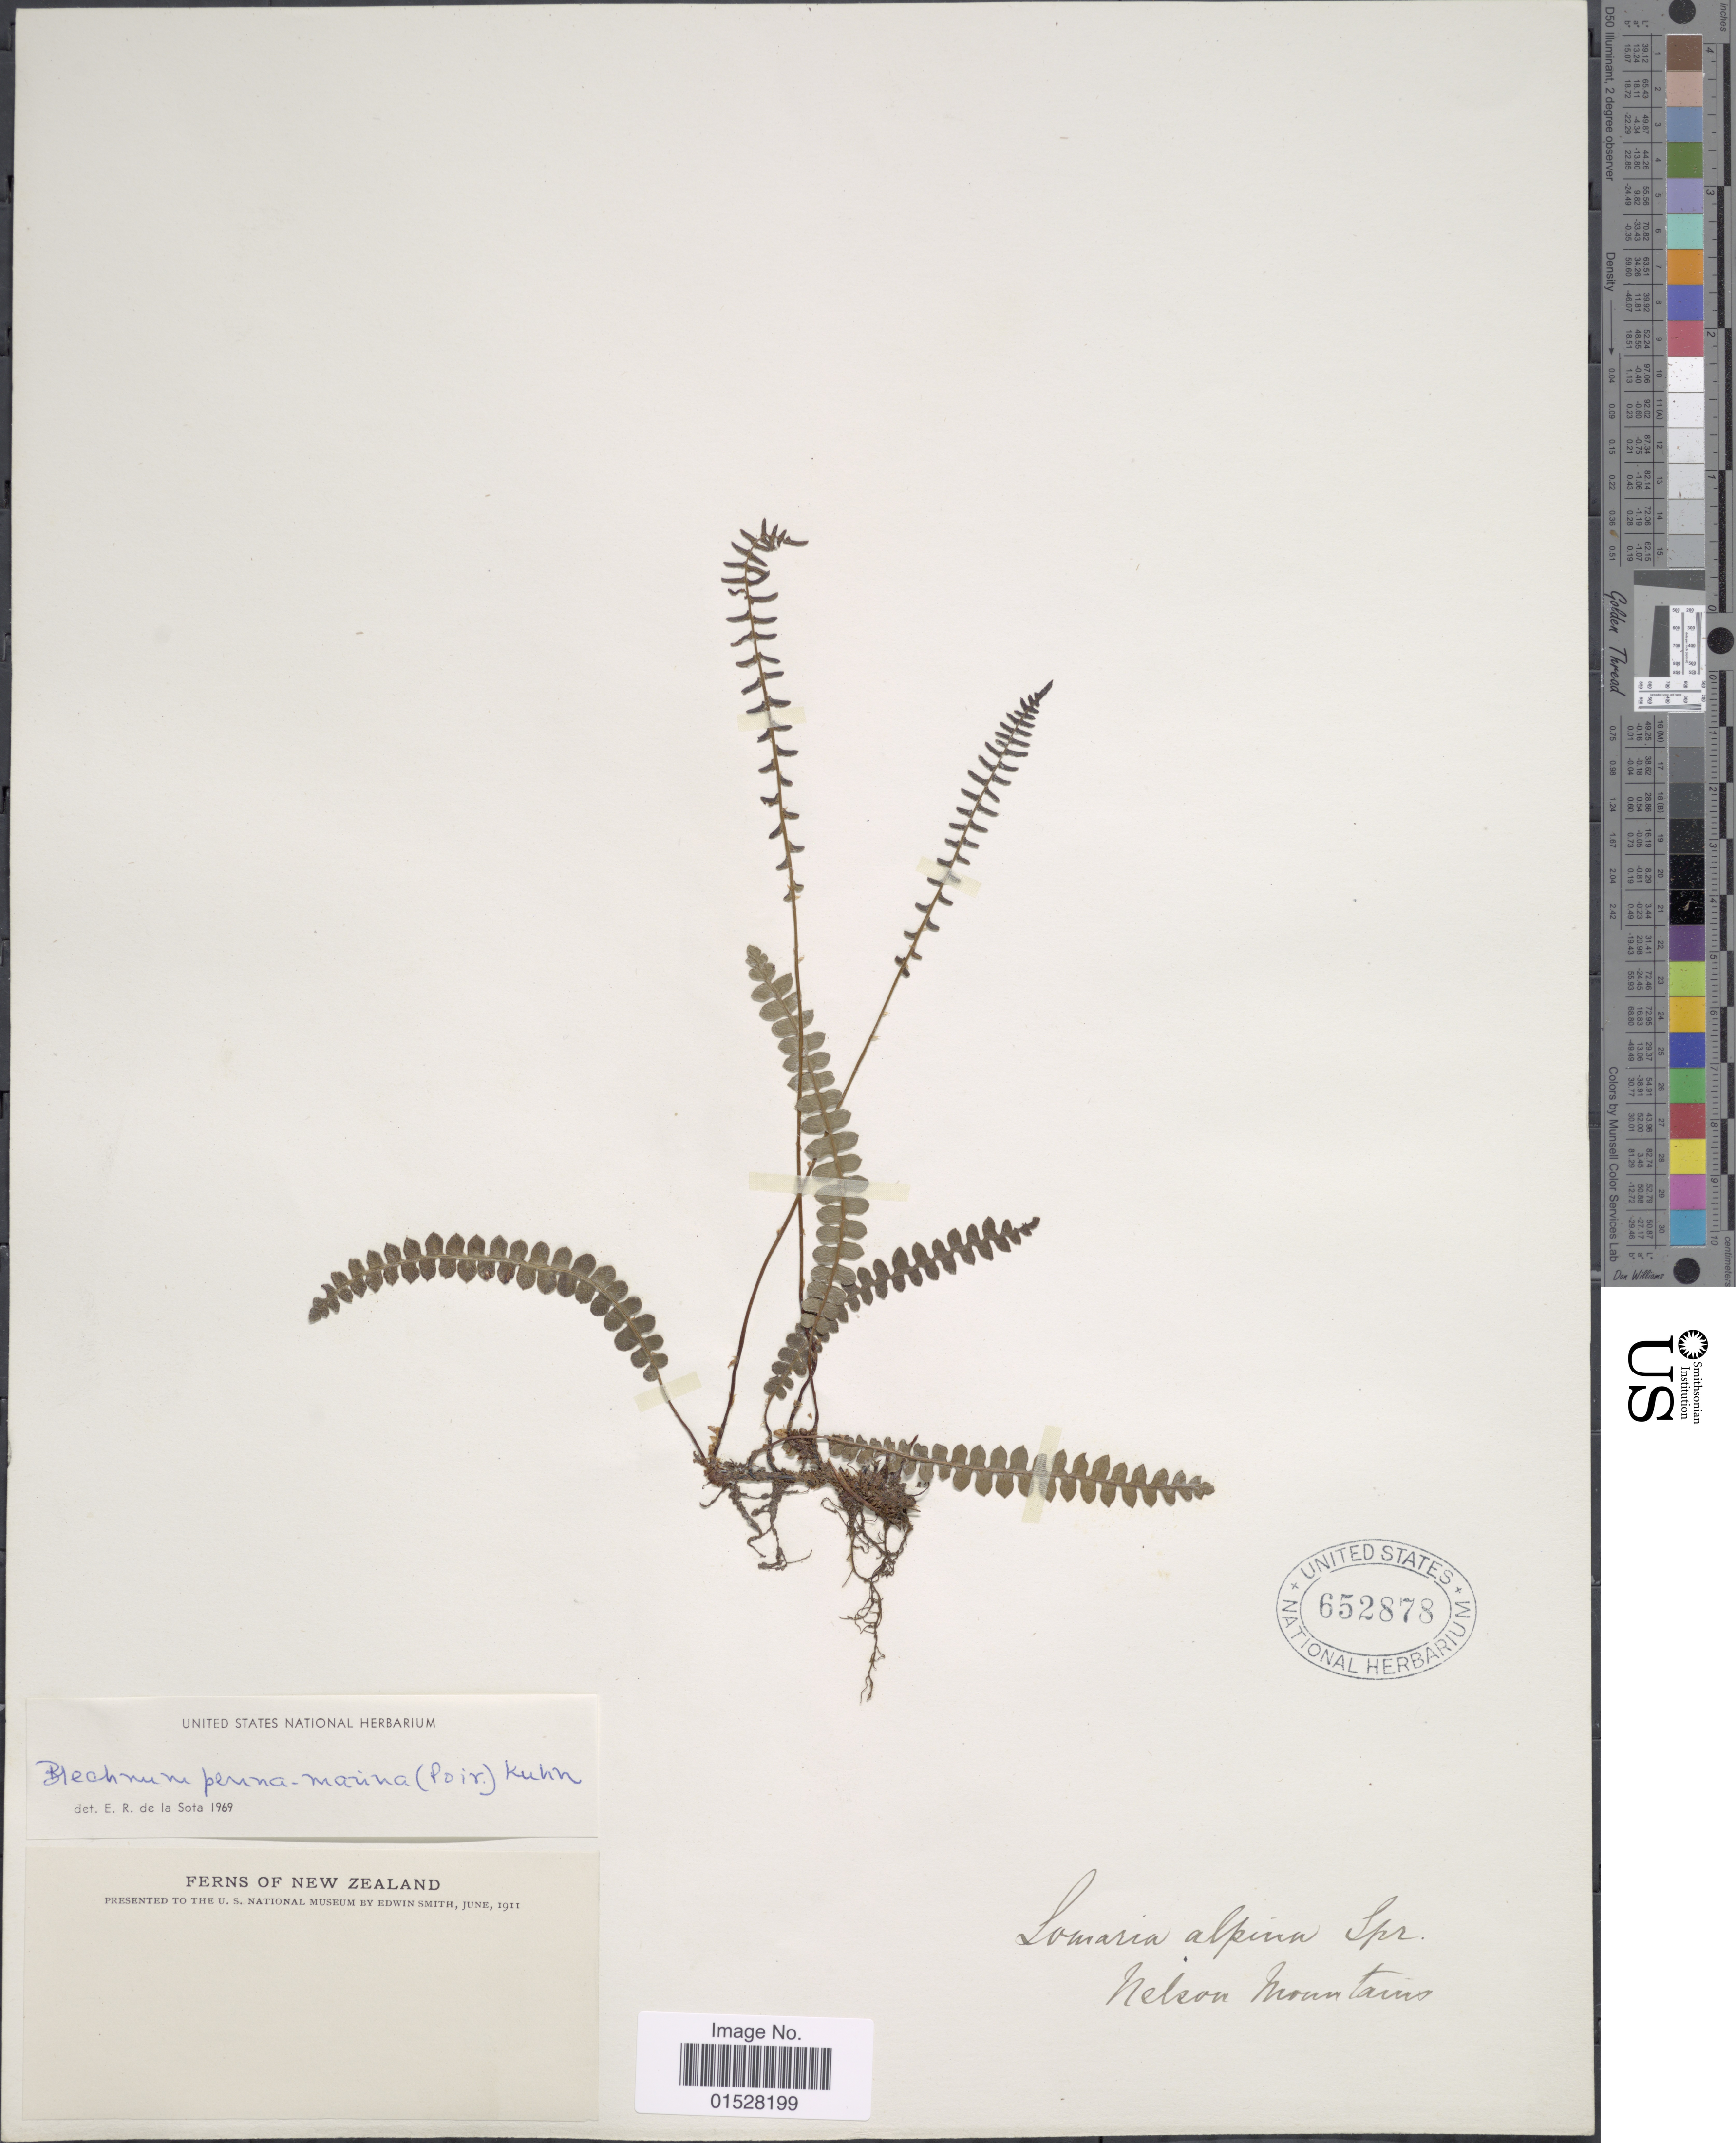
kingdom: Plantae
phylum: Tracheophyta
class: Polypodiopsida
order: Polypodiales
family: Blechnaceae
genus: Blechnum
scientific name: Blechnum penna-marina subsp. alpina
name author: T.C. Chambers & P. A. Farrant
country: New Zealand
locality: Nelson Mountains.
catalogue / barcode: US 652878